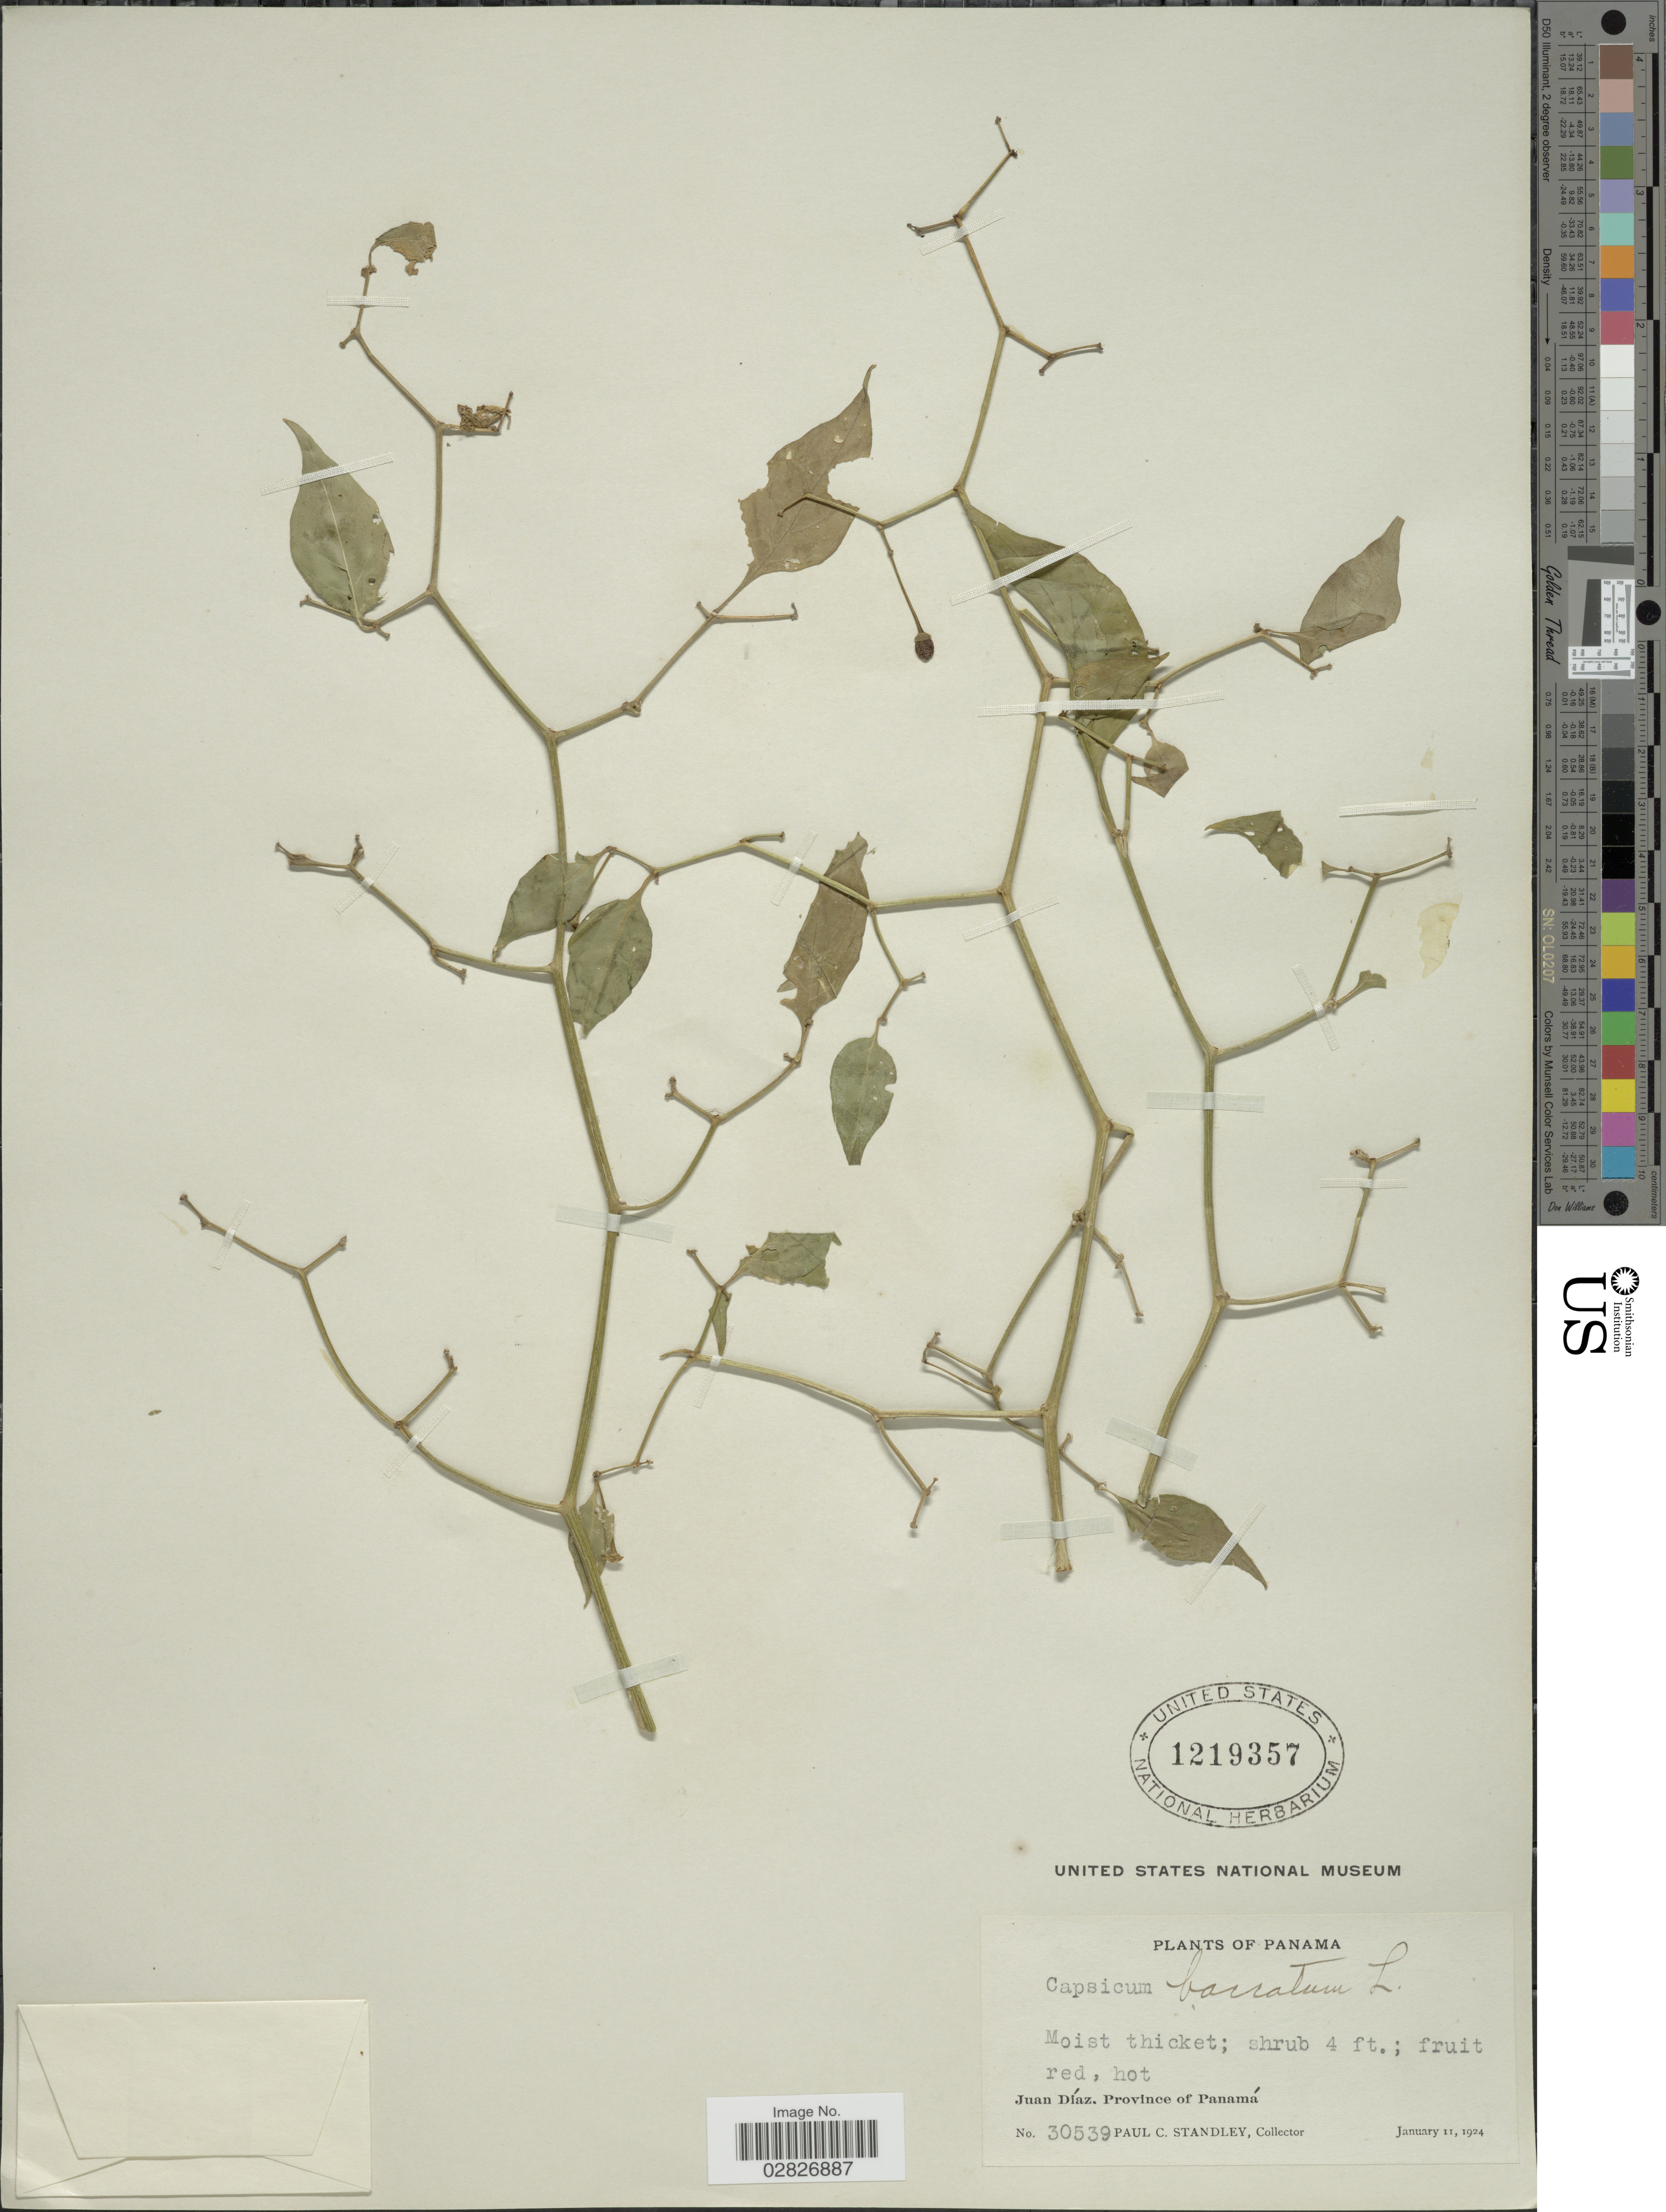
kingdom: Plantae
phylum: Tracheophyta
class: Magnoliopsida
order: Solanales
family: Solanaceae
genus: Capsicum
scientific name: Capsicum baccatum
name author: L.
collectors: P. C. Standley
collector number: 30539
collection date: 1924-01-11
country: Panama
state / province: Panamá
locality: Juan Díaz.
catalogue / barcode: US 1219357